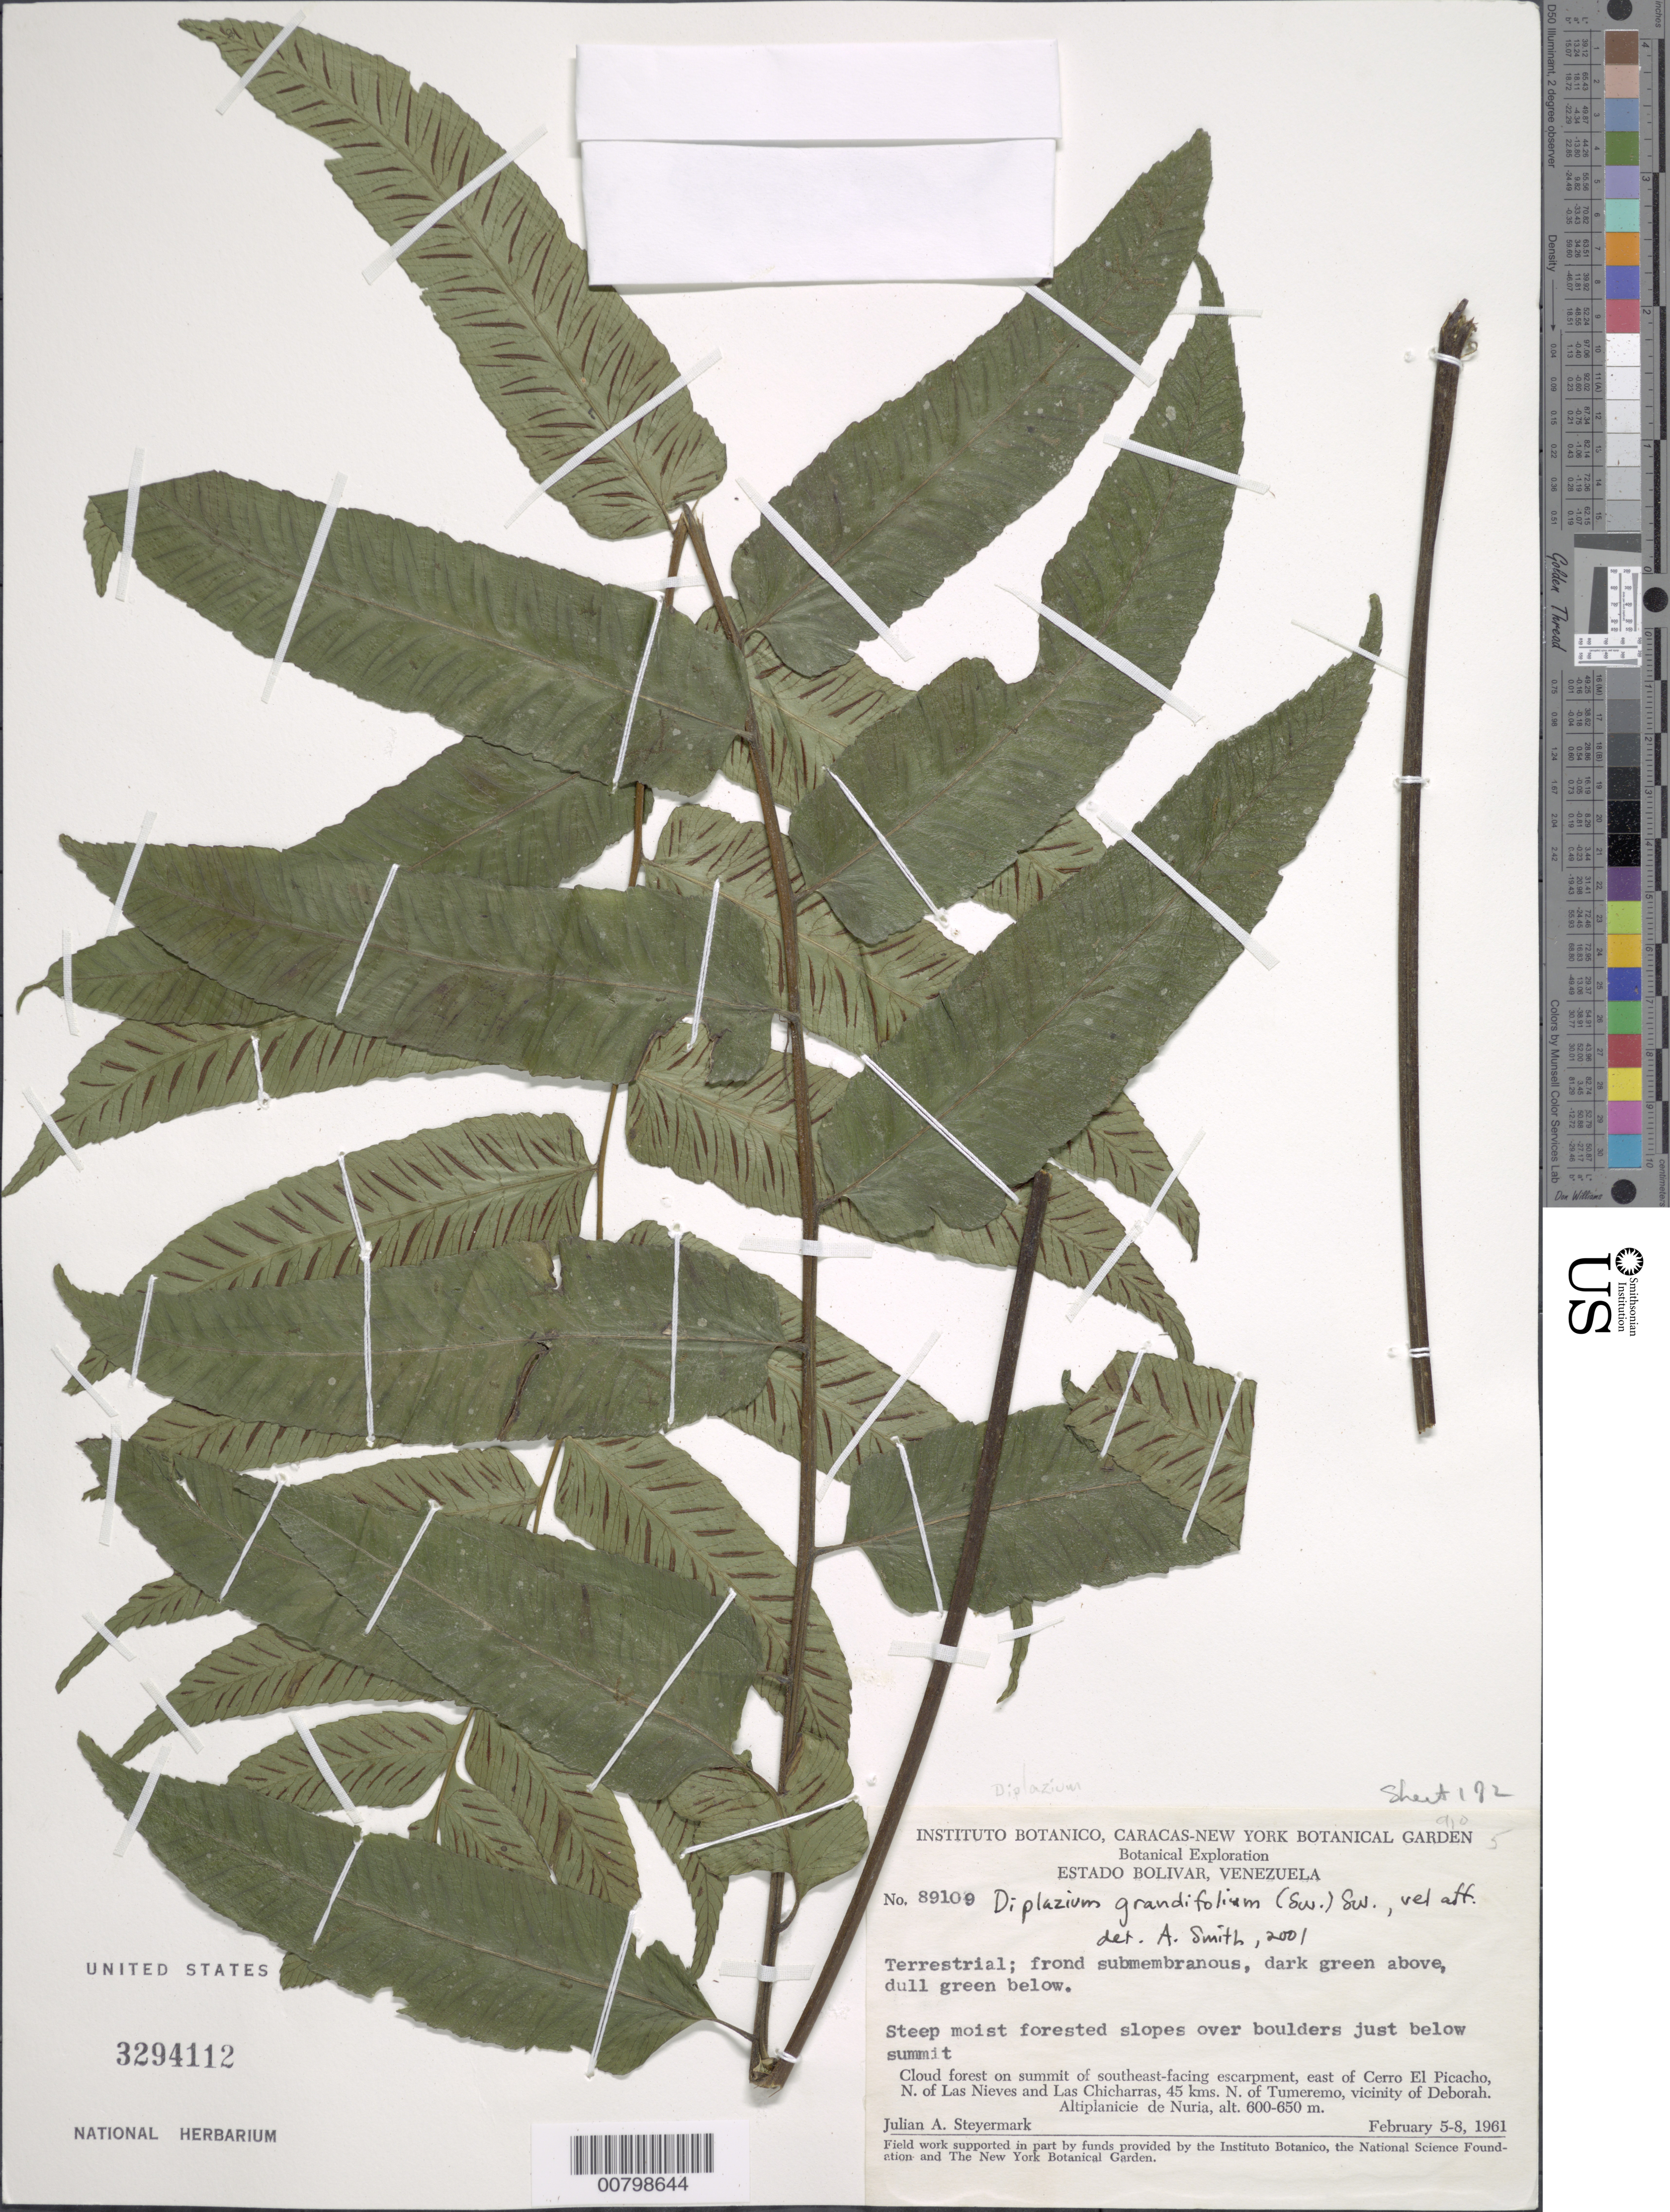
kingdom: Plantae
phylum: Tracheophyta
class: Polypodiopsida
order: Polypodiales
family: Athyriaceae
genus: Diplazium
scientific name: Diplazium grandifolium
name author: Sw.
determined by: Smith, A.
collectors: J. Steyermark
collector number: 89109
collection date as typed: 5-Feb-61 to 8 February, 1961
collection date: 1961-02-05/1961-02-08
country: Venezuela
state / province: Bolívar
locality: Cerro El Picacho, N of Las Nieves & Las Chicharras, 45 km N of Tumeremo, vic of Deborah, Altiplanicie de Nuria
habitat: Steep moist forested slopes over boulders just below summit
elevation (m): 600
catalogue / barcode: US 3294112